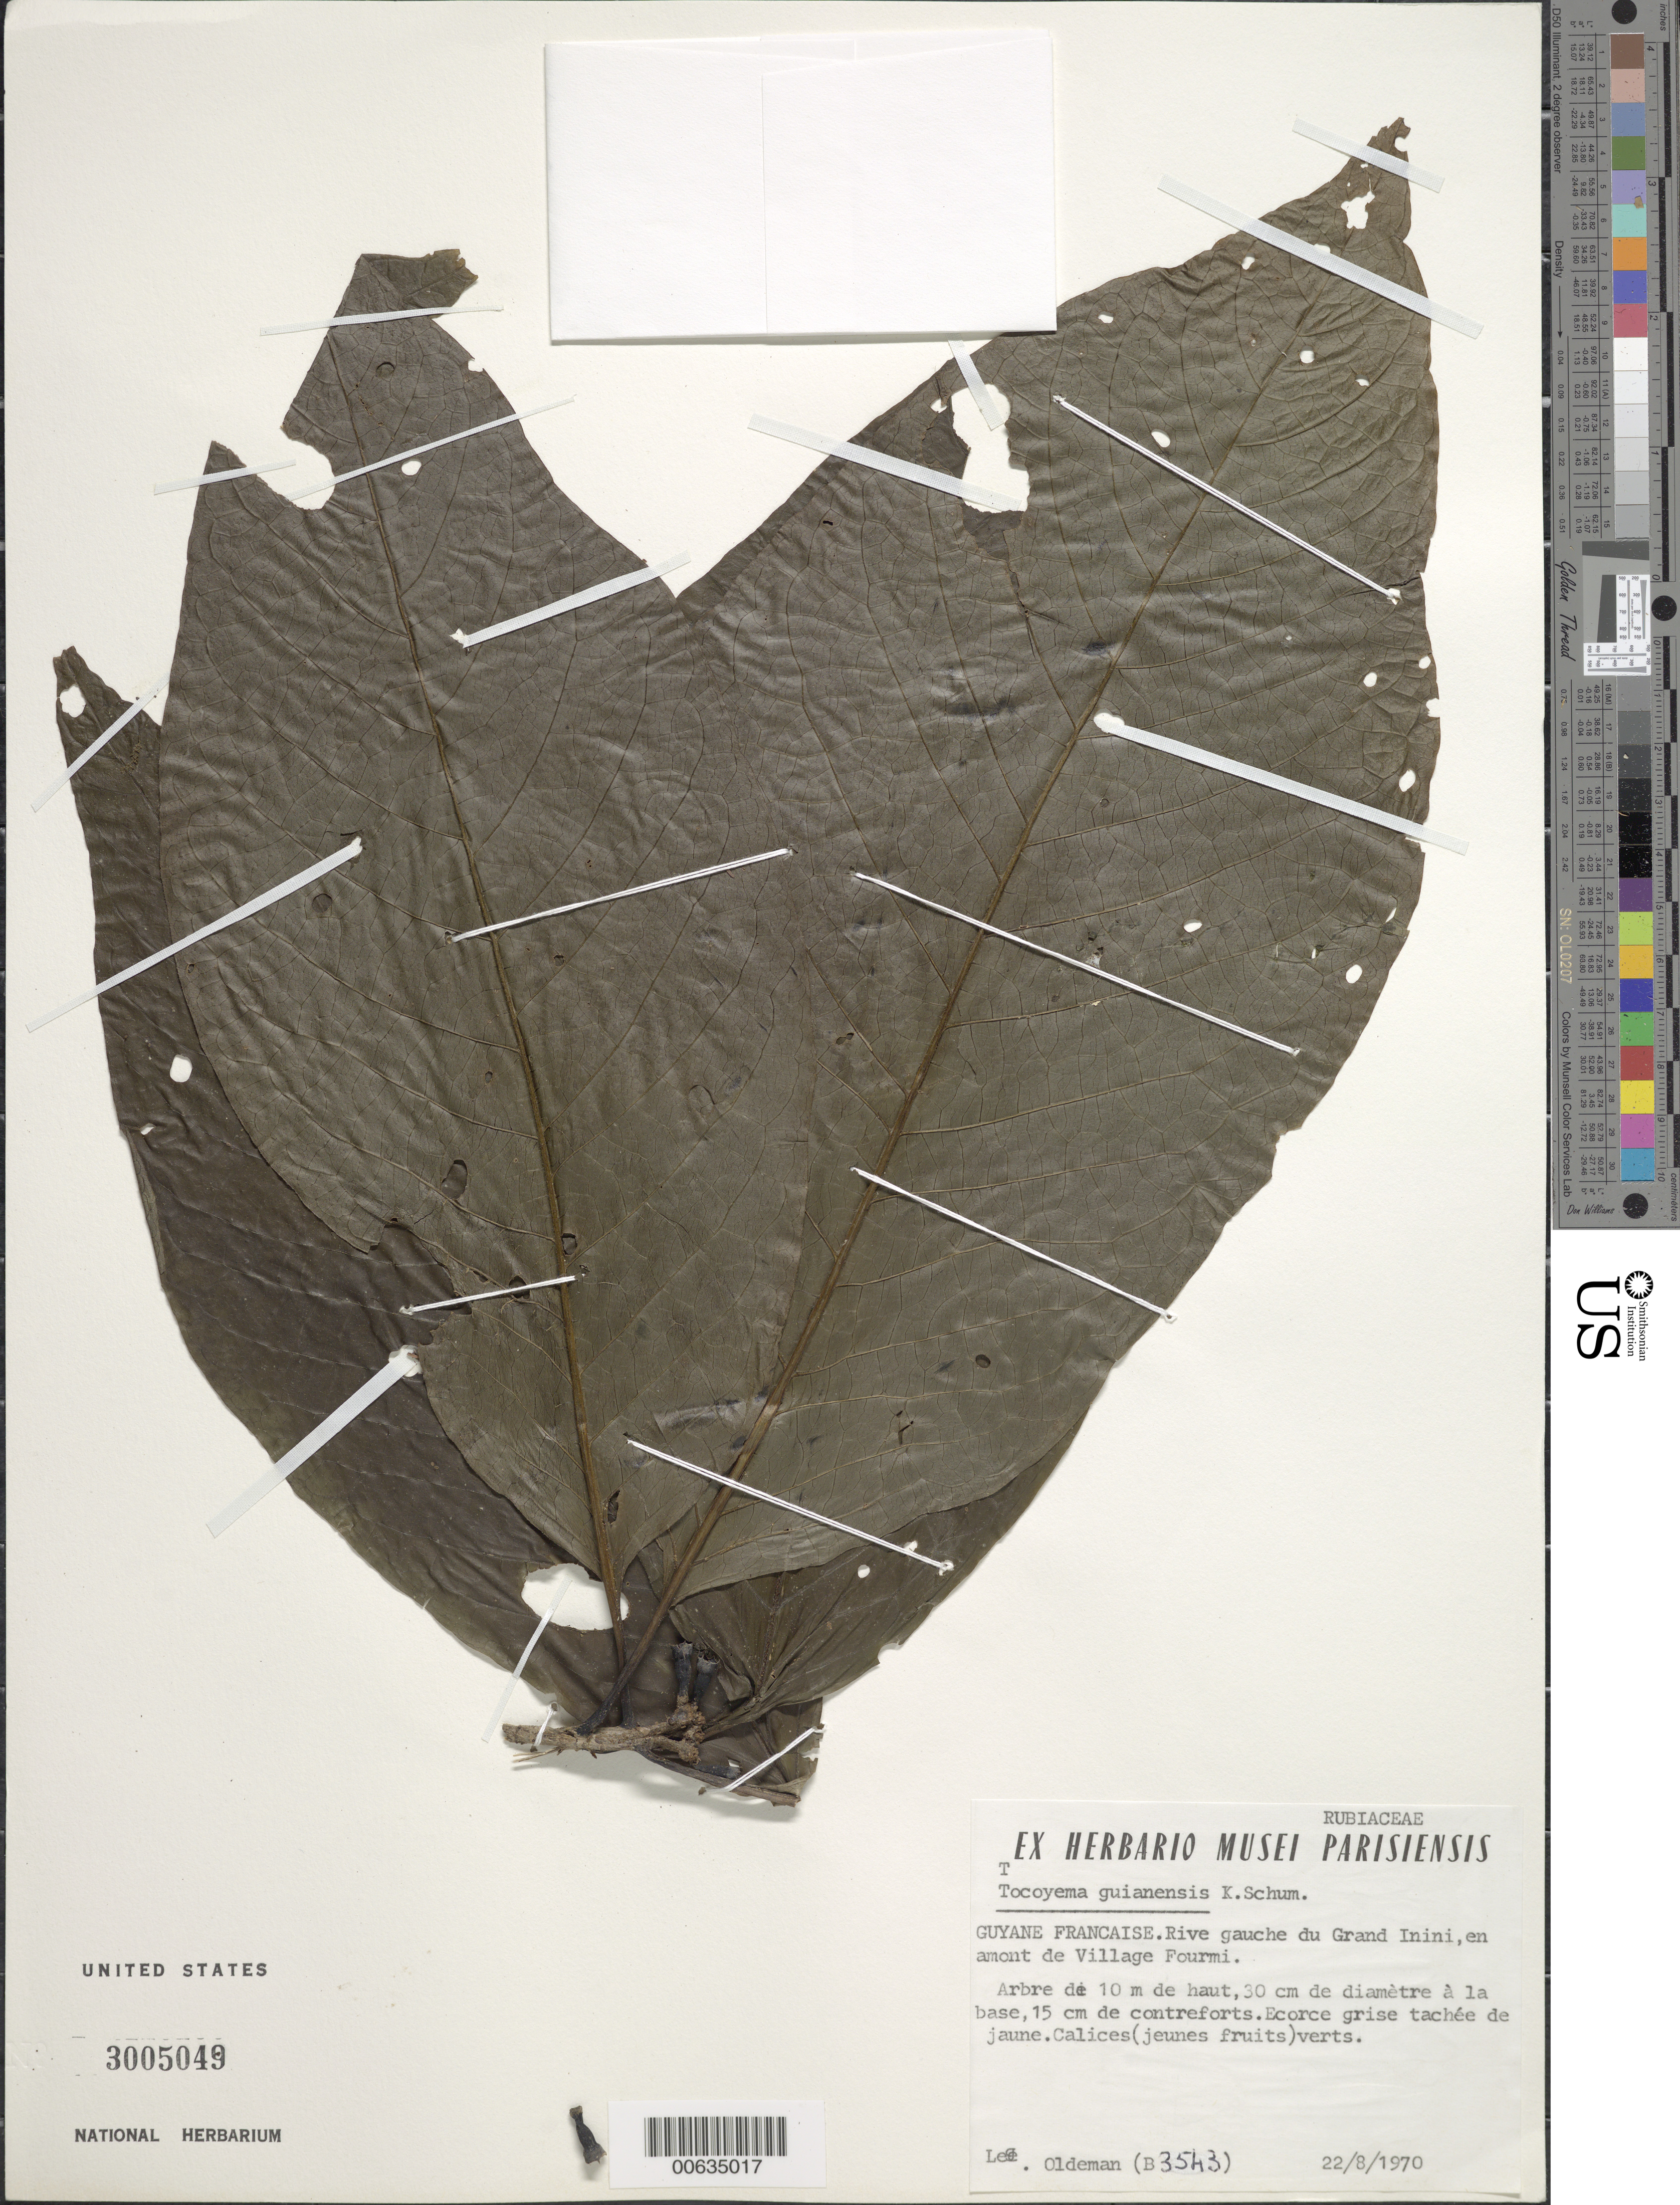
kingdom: Plantae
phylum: Tracheophyta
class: Magnoliopsida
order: Gentianales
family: Rubiaceae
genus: Tocoyena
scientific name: Tocoyena guianensis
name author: K. Schum.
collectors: R. Oldeman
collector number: B 3543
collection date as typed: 22-Aug-70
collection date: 1970-08-22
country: French Guiana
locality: Rivière Grande Inini, en amont de village Fourmi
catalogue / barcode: US 3005049